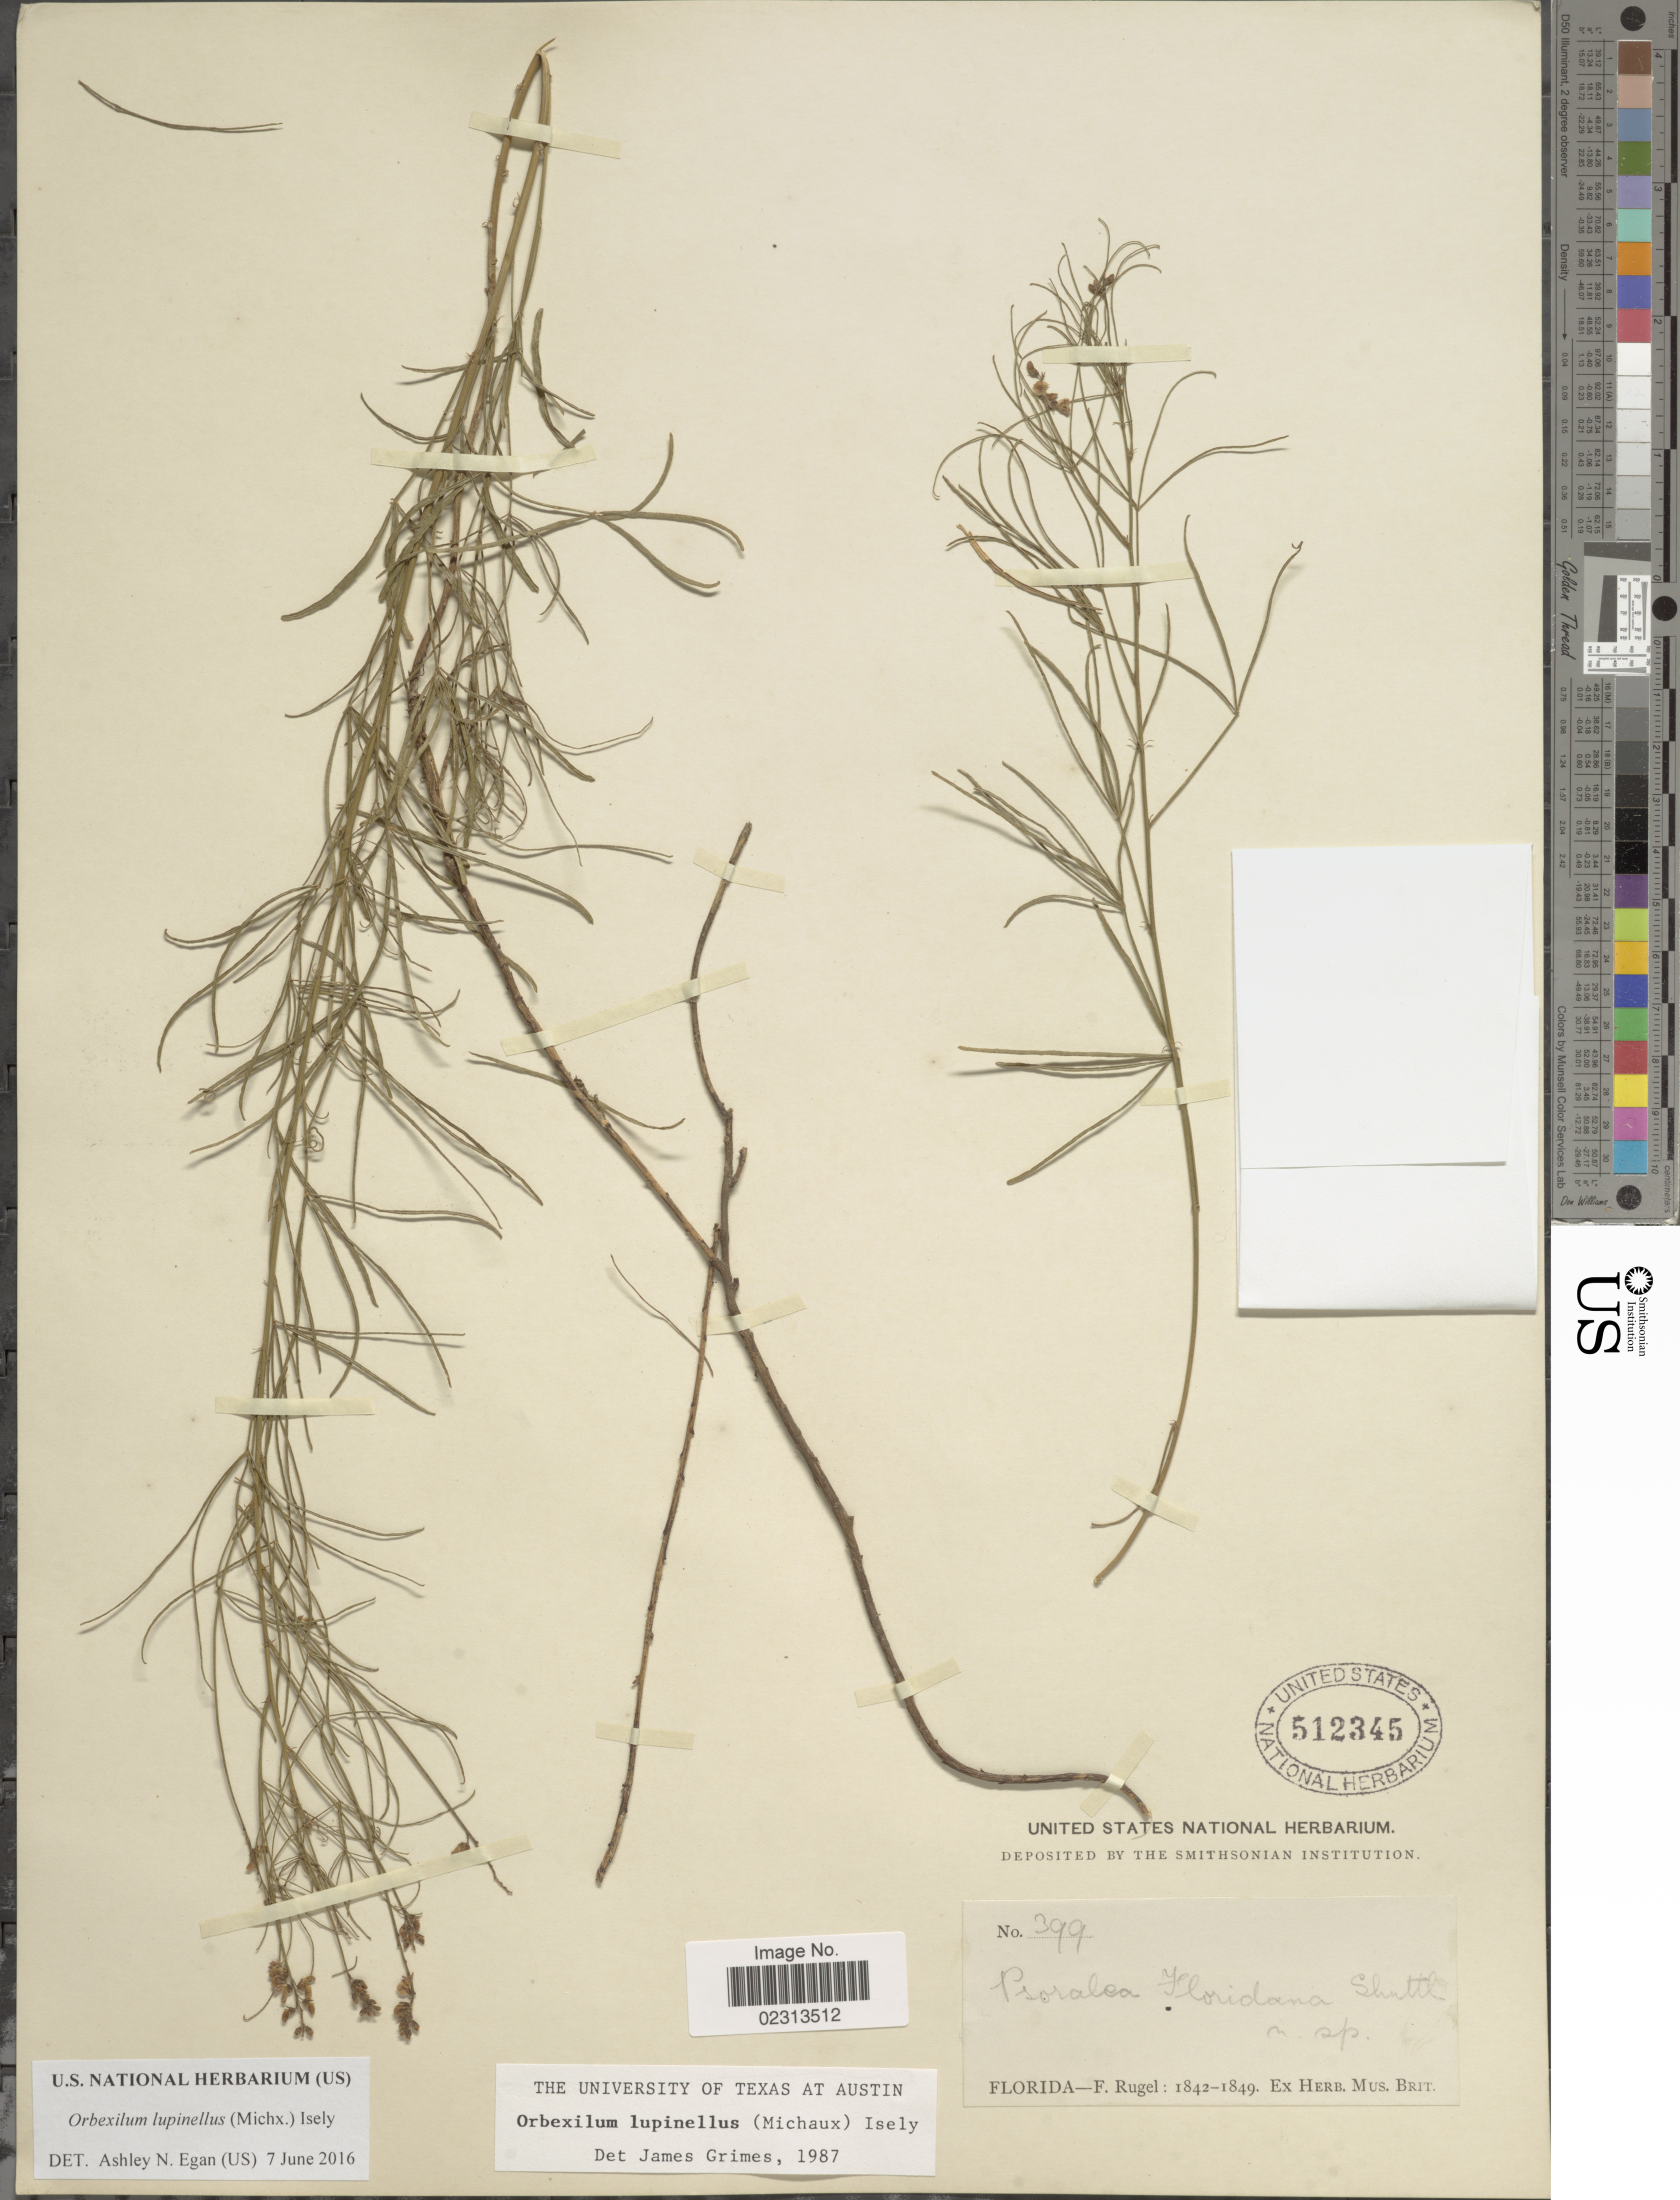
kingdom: Plantae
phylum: Tracheophyta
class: Magnoliopsida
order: Fabales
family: Fabaceae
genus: Orbexilum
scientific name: Orbexilum lupinellus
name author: (Michx.) Isley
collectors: F. Rugel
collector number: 399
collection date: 1842/1849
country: United States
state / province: Florida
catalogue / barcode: US 512345